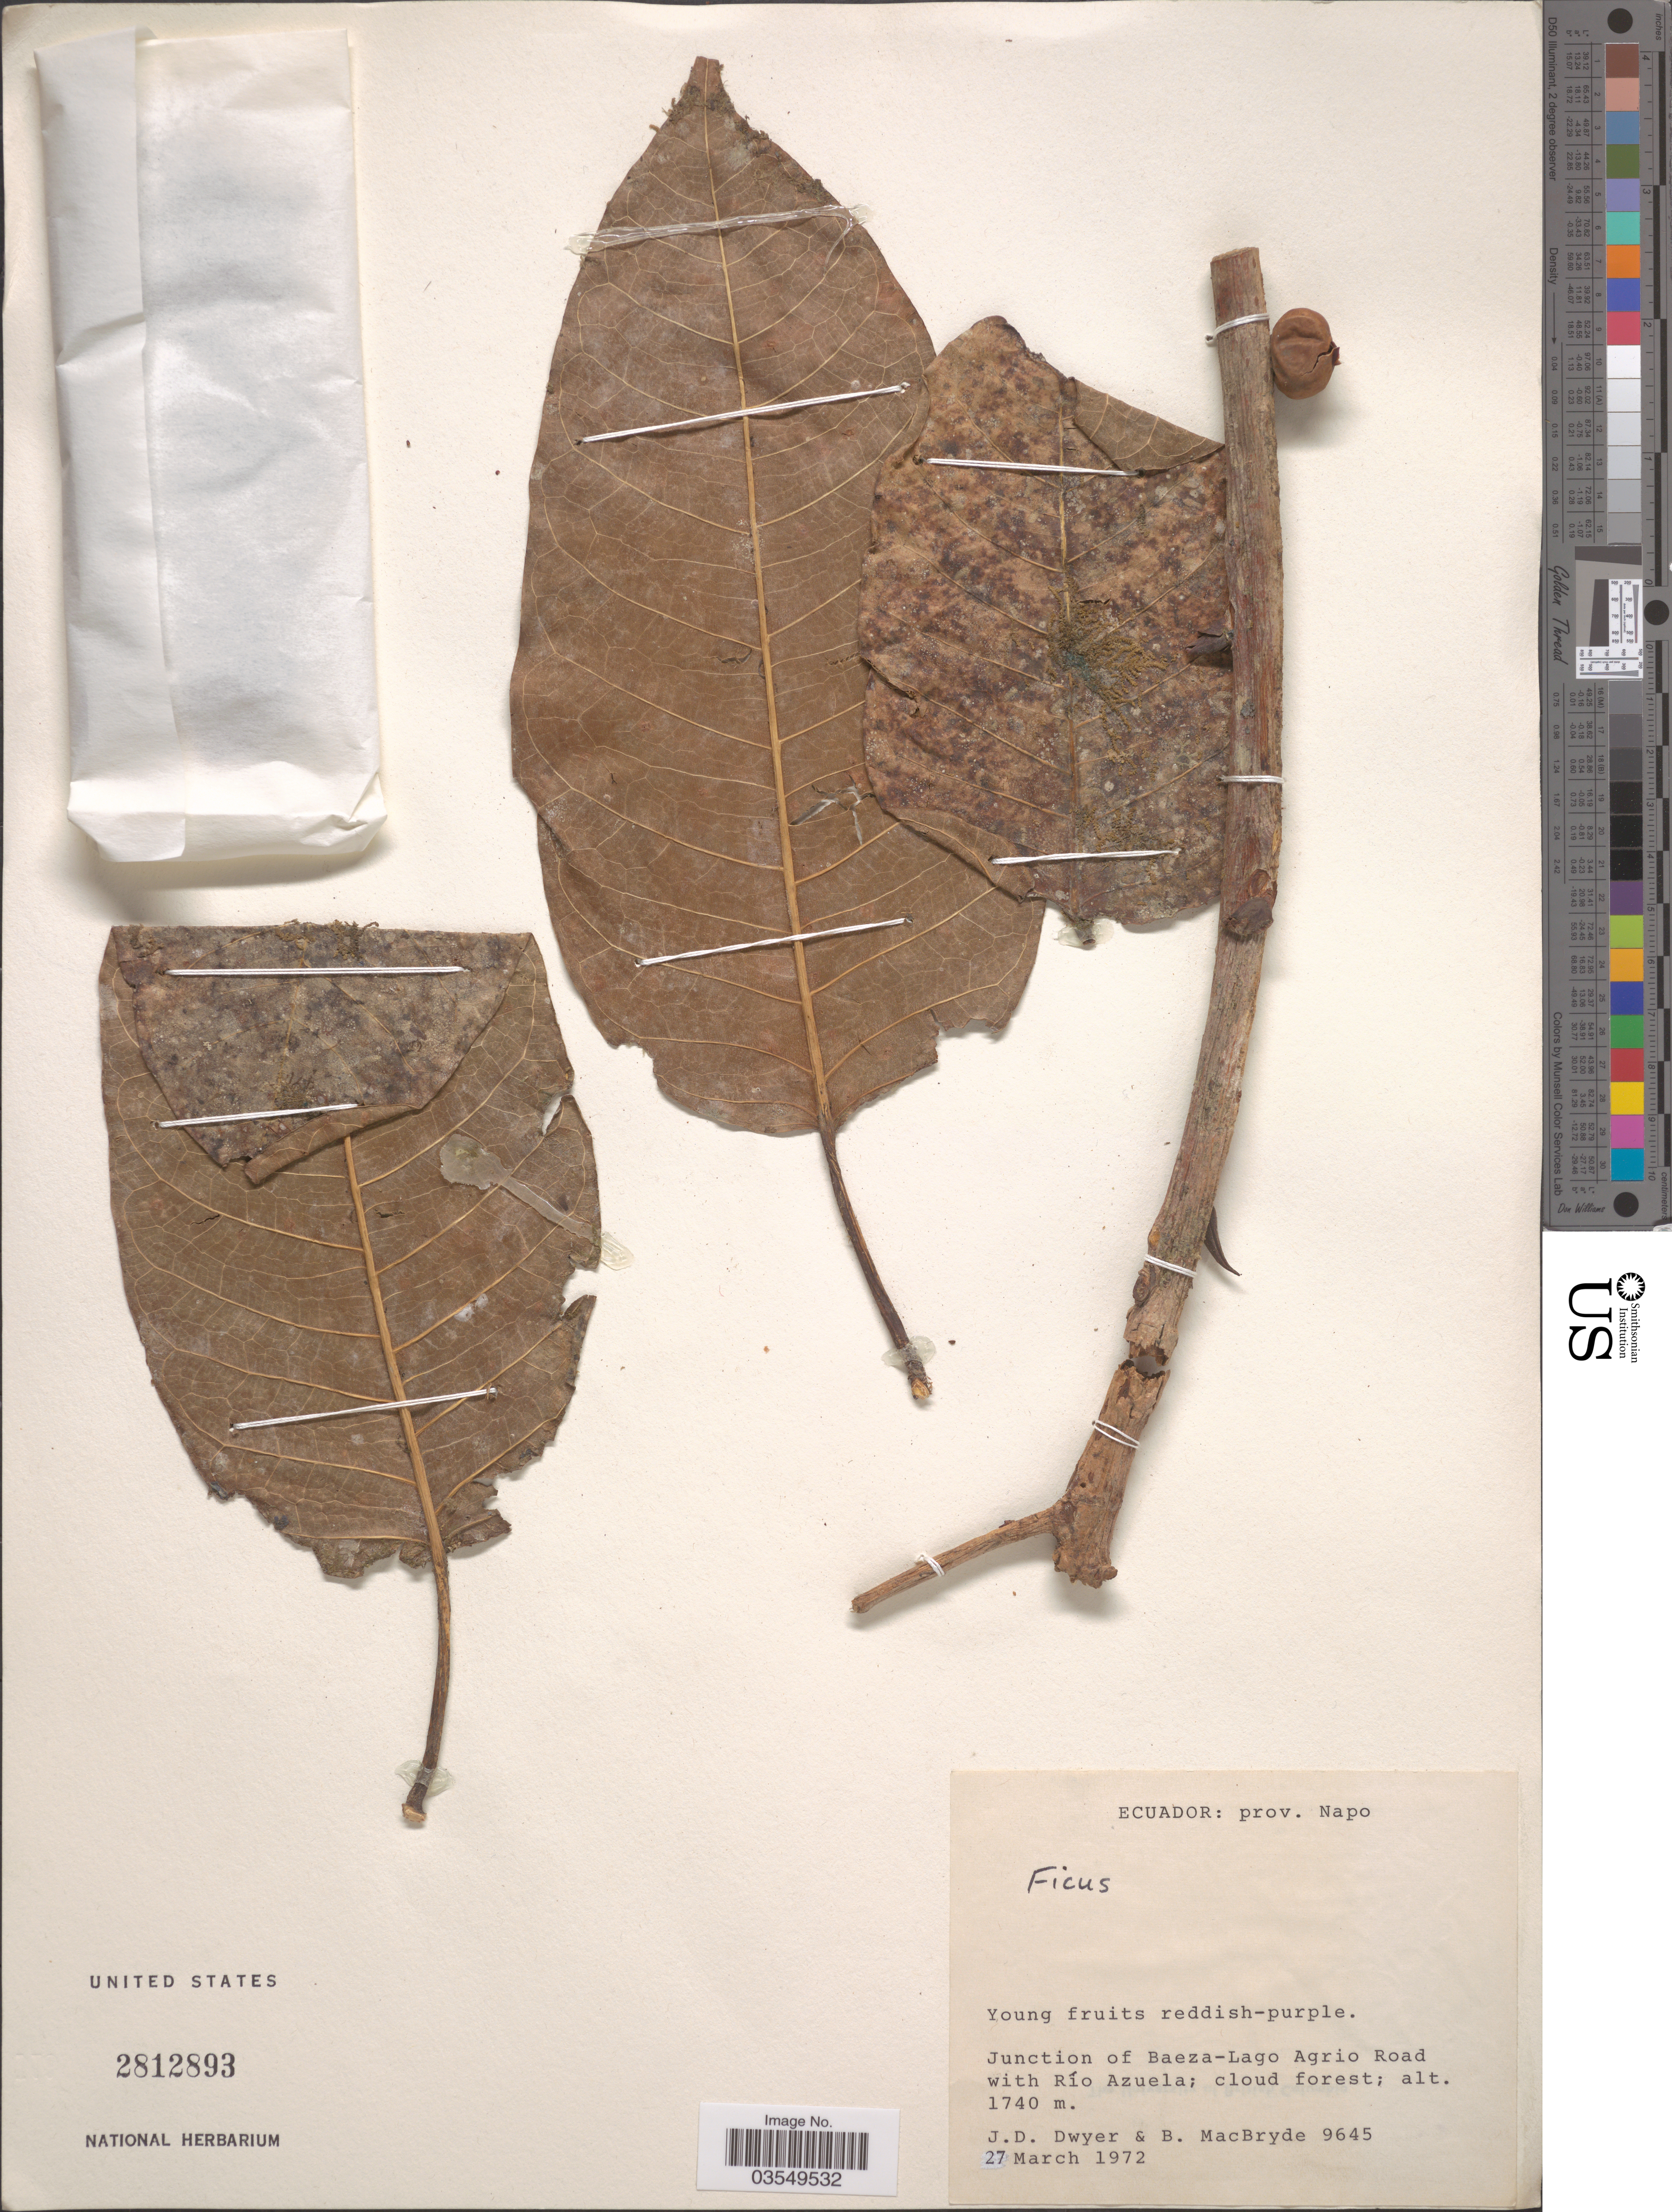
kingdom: Plantae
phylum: Tracheophyta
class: Magnoliopsida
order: Rosales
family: Moraceae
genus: Ficus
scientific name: Ficus sp.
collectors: J. D. Dwyer & B. MacBryde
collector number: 9645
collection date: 1972-03-27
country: Ecuador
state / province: Napo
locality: Junction of Baezo-Lago Agrio Road with Río Azuela.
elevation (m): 1740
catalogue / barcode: US 2812893